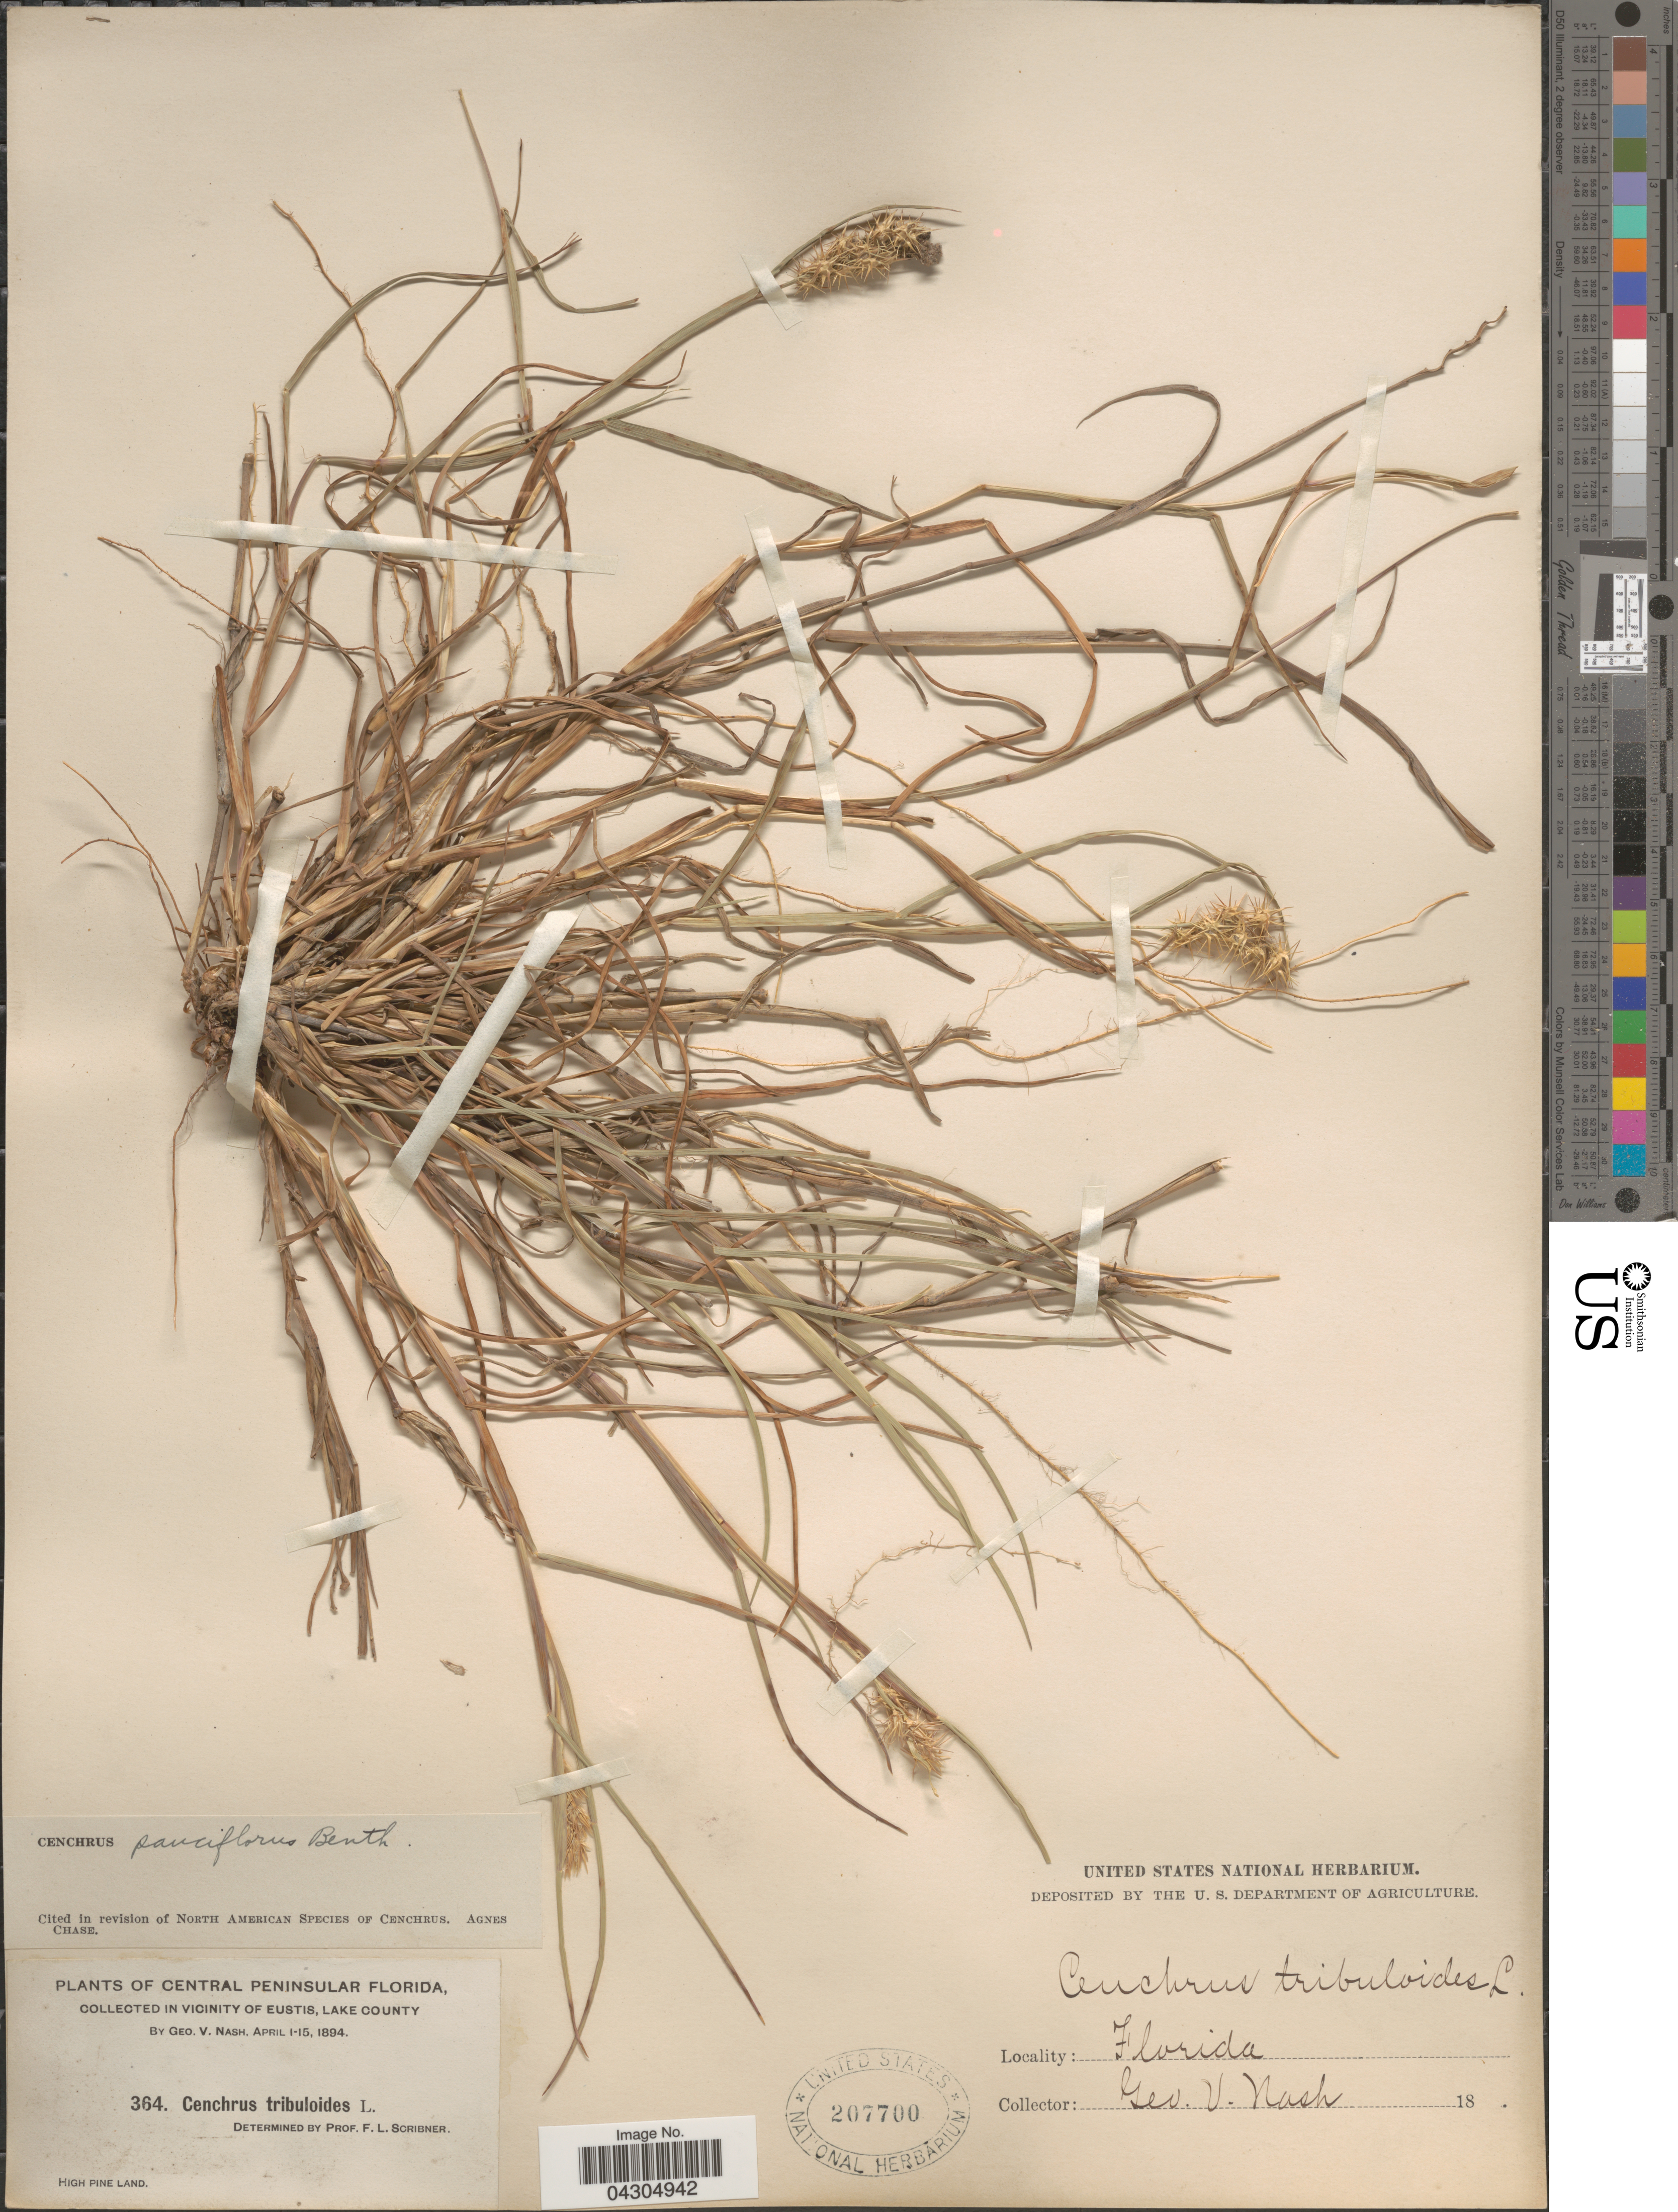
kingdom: Plantae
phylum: Tracheophyta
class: Liliopsida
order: Poales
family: Poaceae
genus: Cenchrus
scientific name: Cenchrus spinifex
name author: Cav.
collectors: G. V. Nash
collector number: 364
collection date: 1894-04-01/1894-04-15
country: United States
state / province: Florida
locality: Central Peninsular Florida, in vicinity of Eustis, Lake County.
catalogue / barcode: US 207700